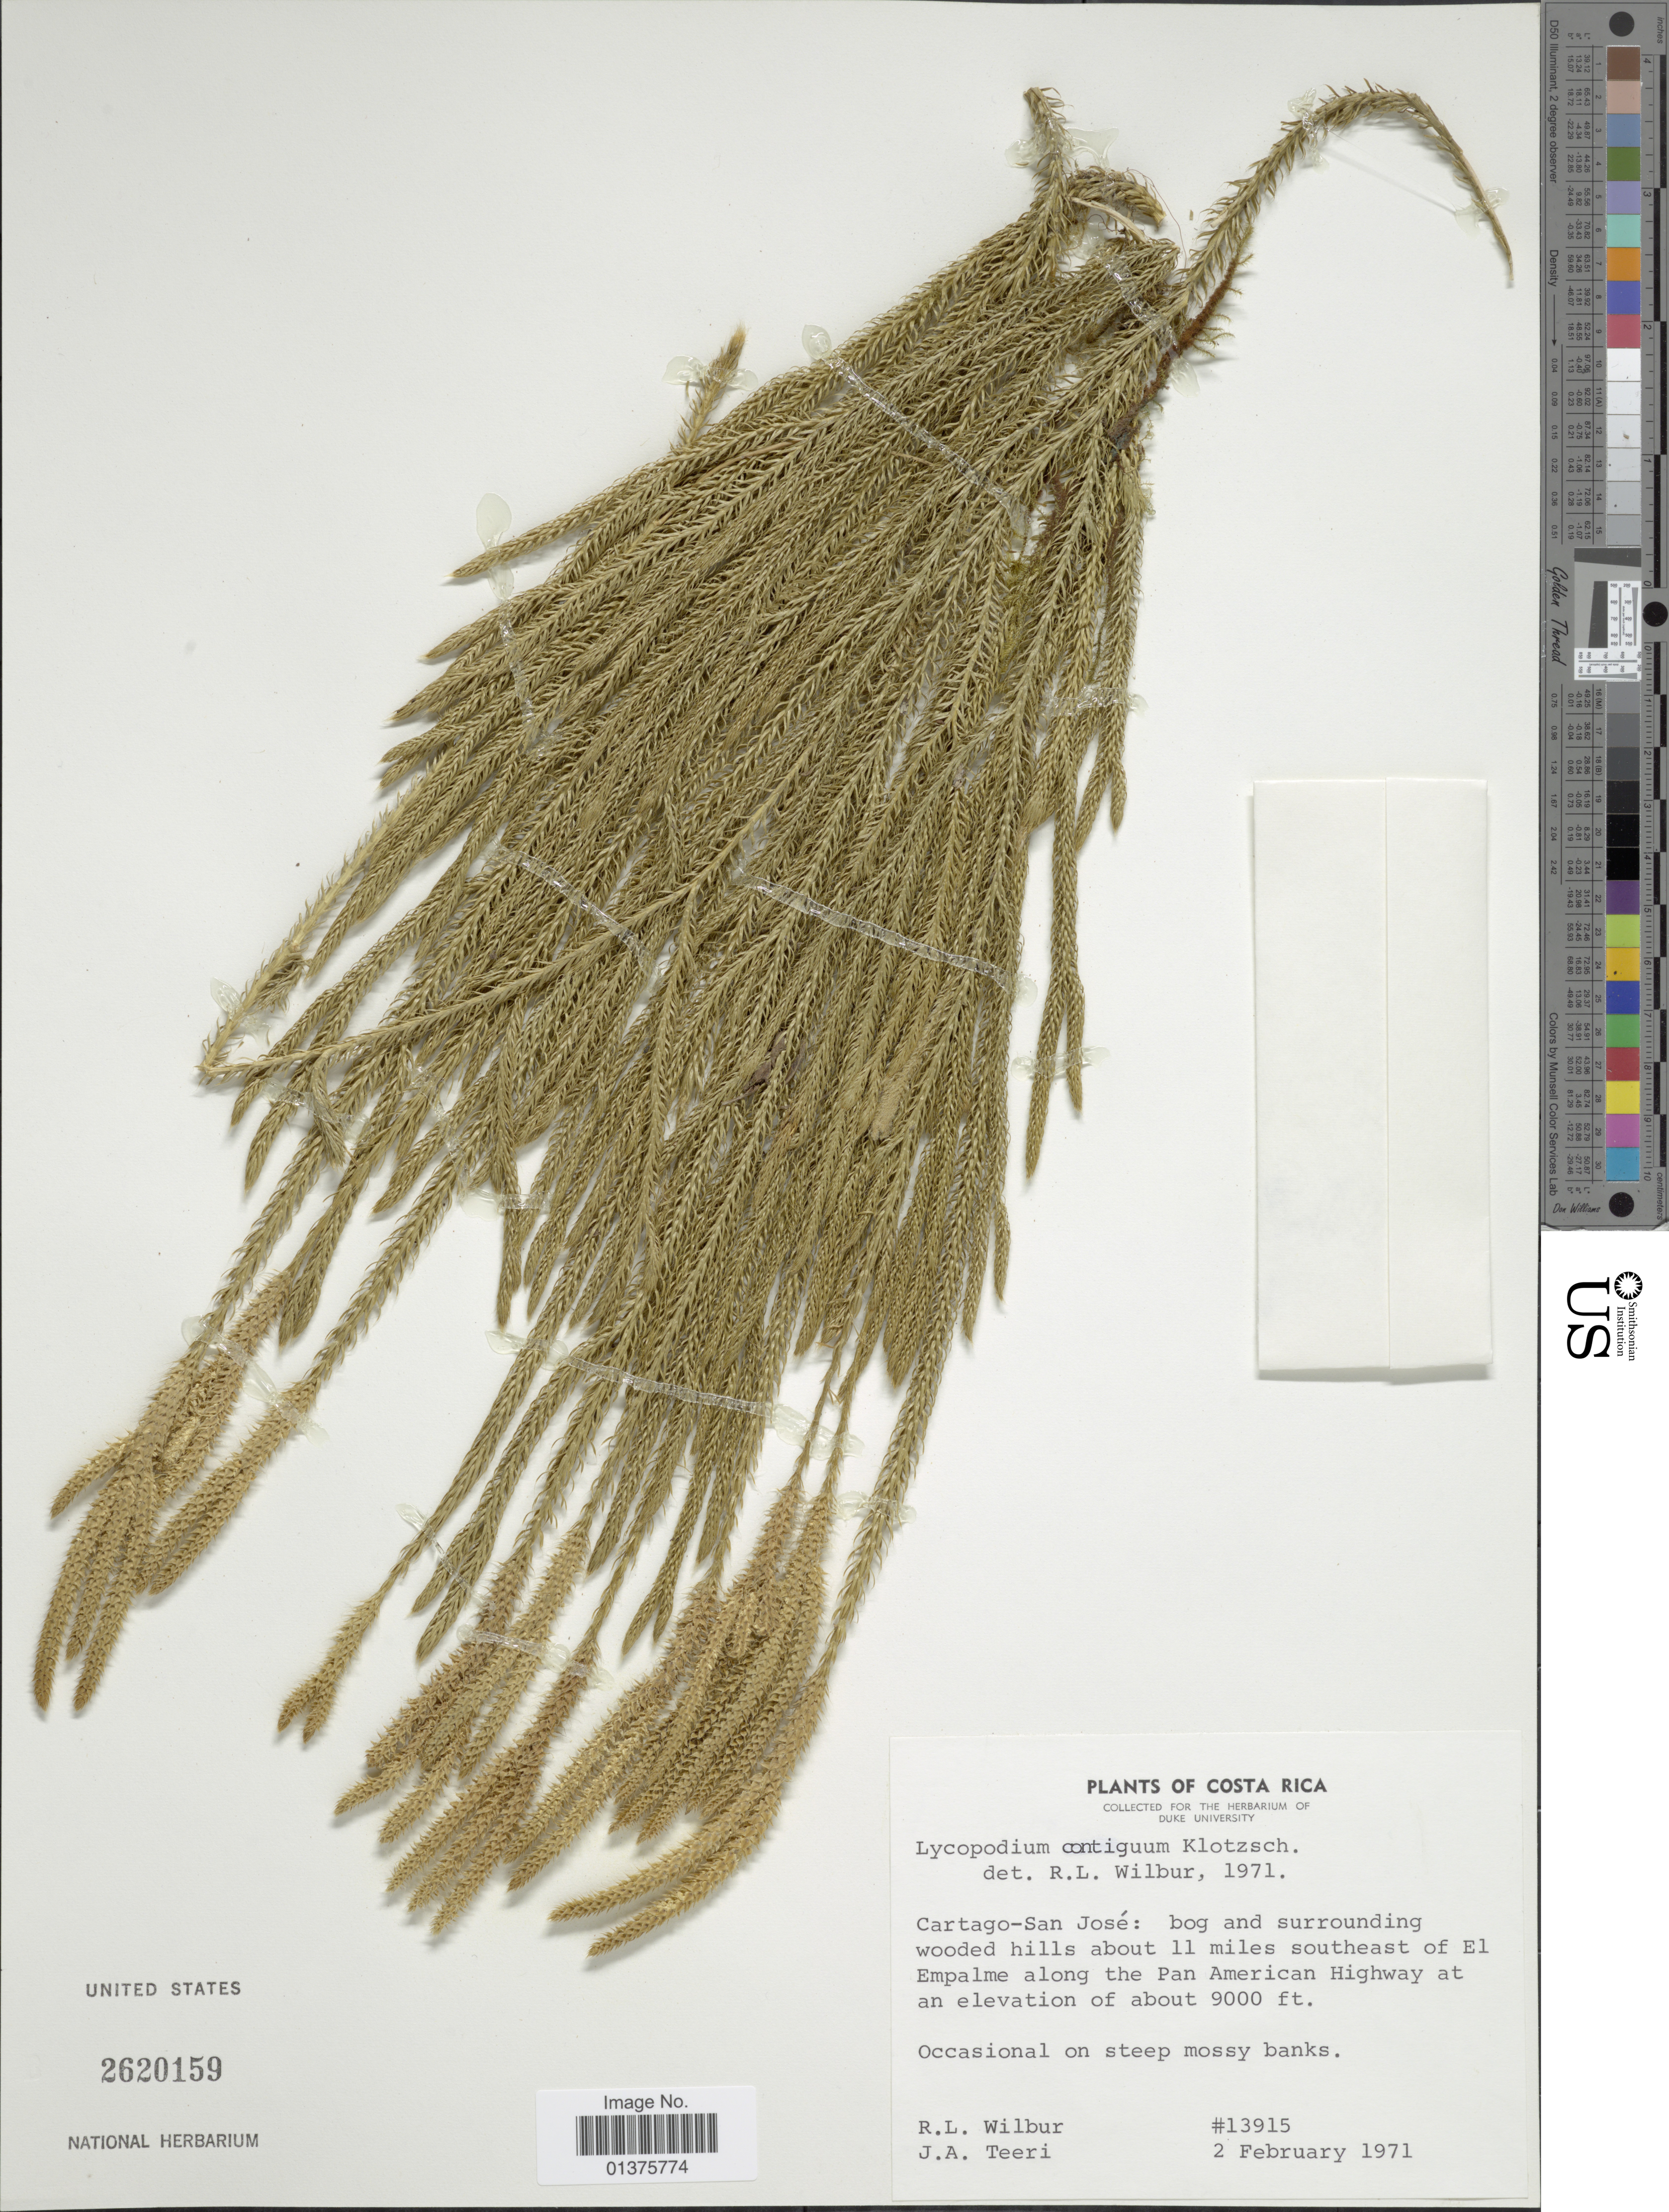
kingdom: Plantae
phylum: Tracheophyta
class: Lycopodiopsida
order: Lycopodiales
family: Lycopodiaceae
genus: Lycopodium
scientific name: Lycopodium clavatum var. aristatum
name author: (Humb. & Bonpl. ex Willd.) Spring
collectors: R. L. Wilbur & J. Teeri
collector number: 13915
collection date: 1971-02-02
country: Costa Rica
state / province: San José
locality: Cartago: bog and surrounding wooded hills about 11 miles southeast of El Empalme along the Pan American Highway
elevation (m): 2743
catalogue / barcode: US 2620159